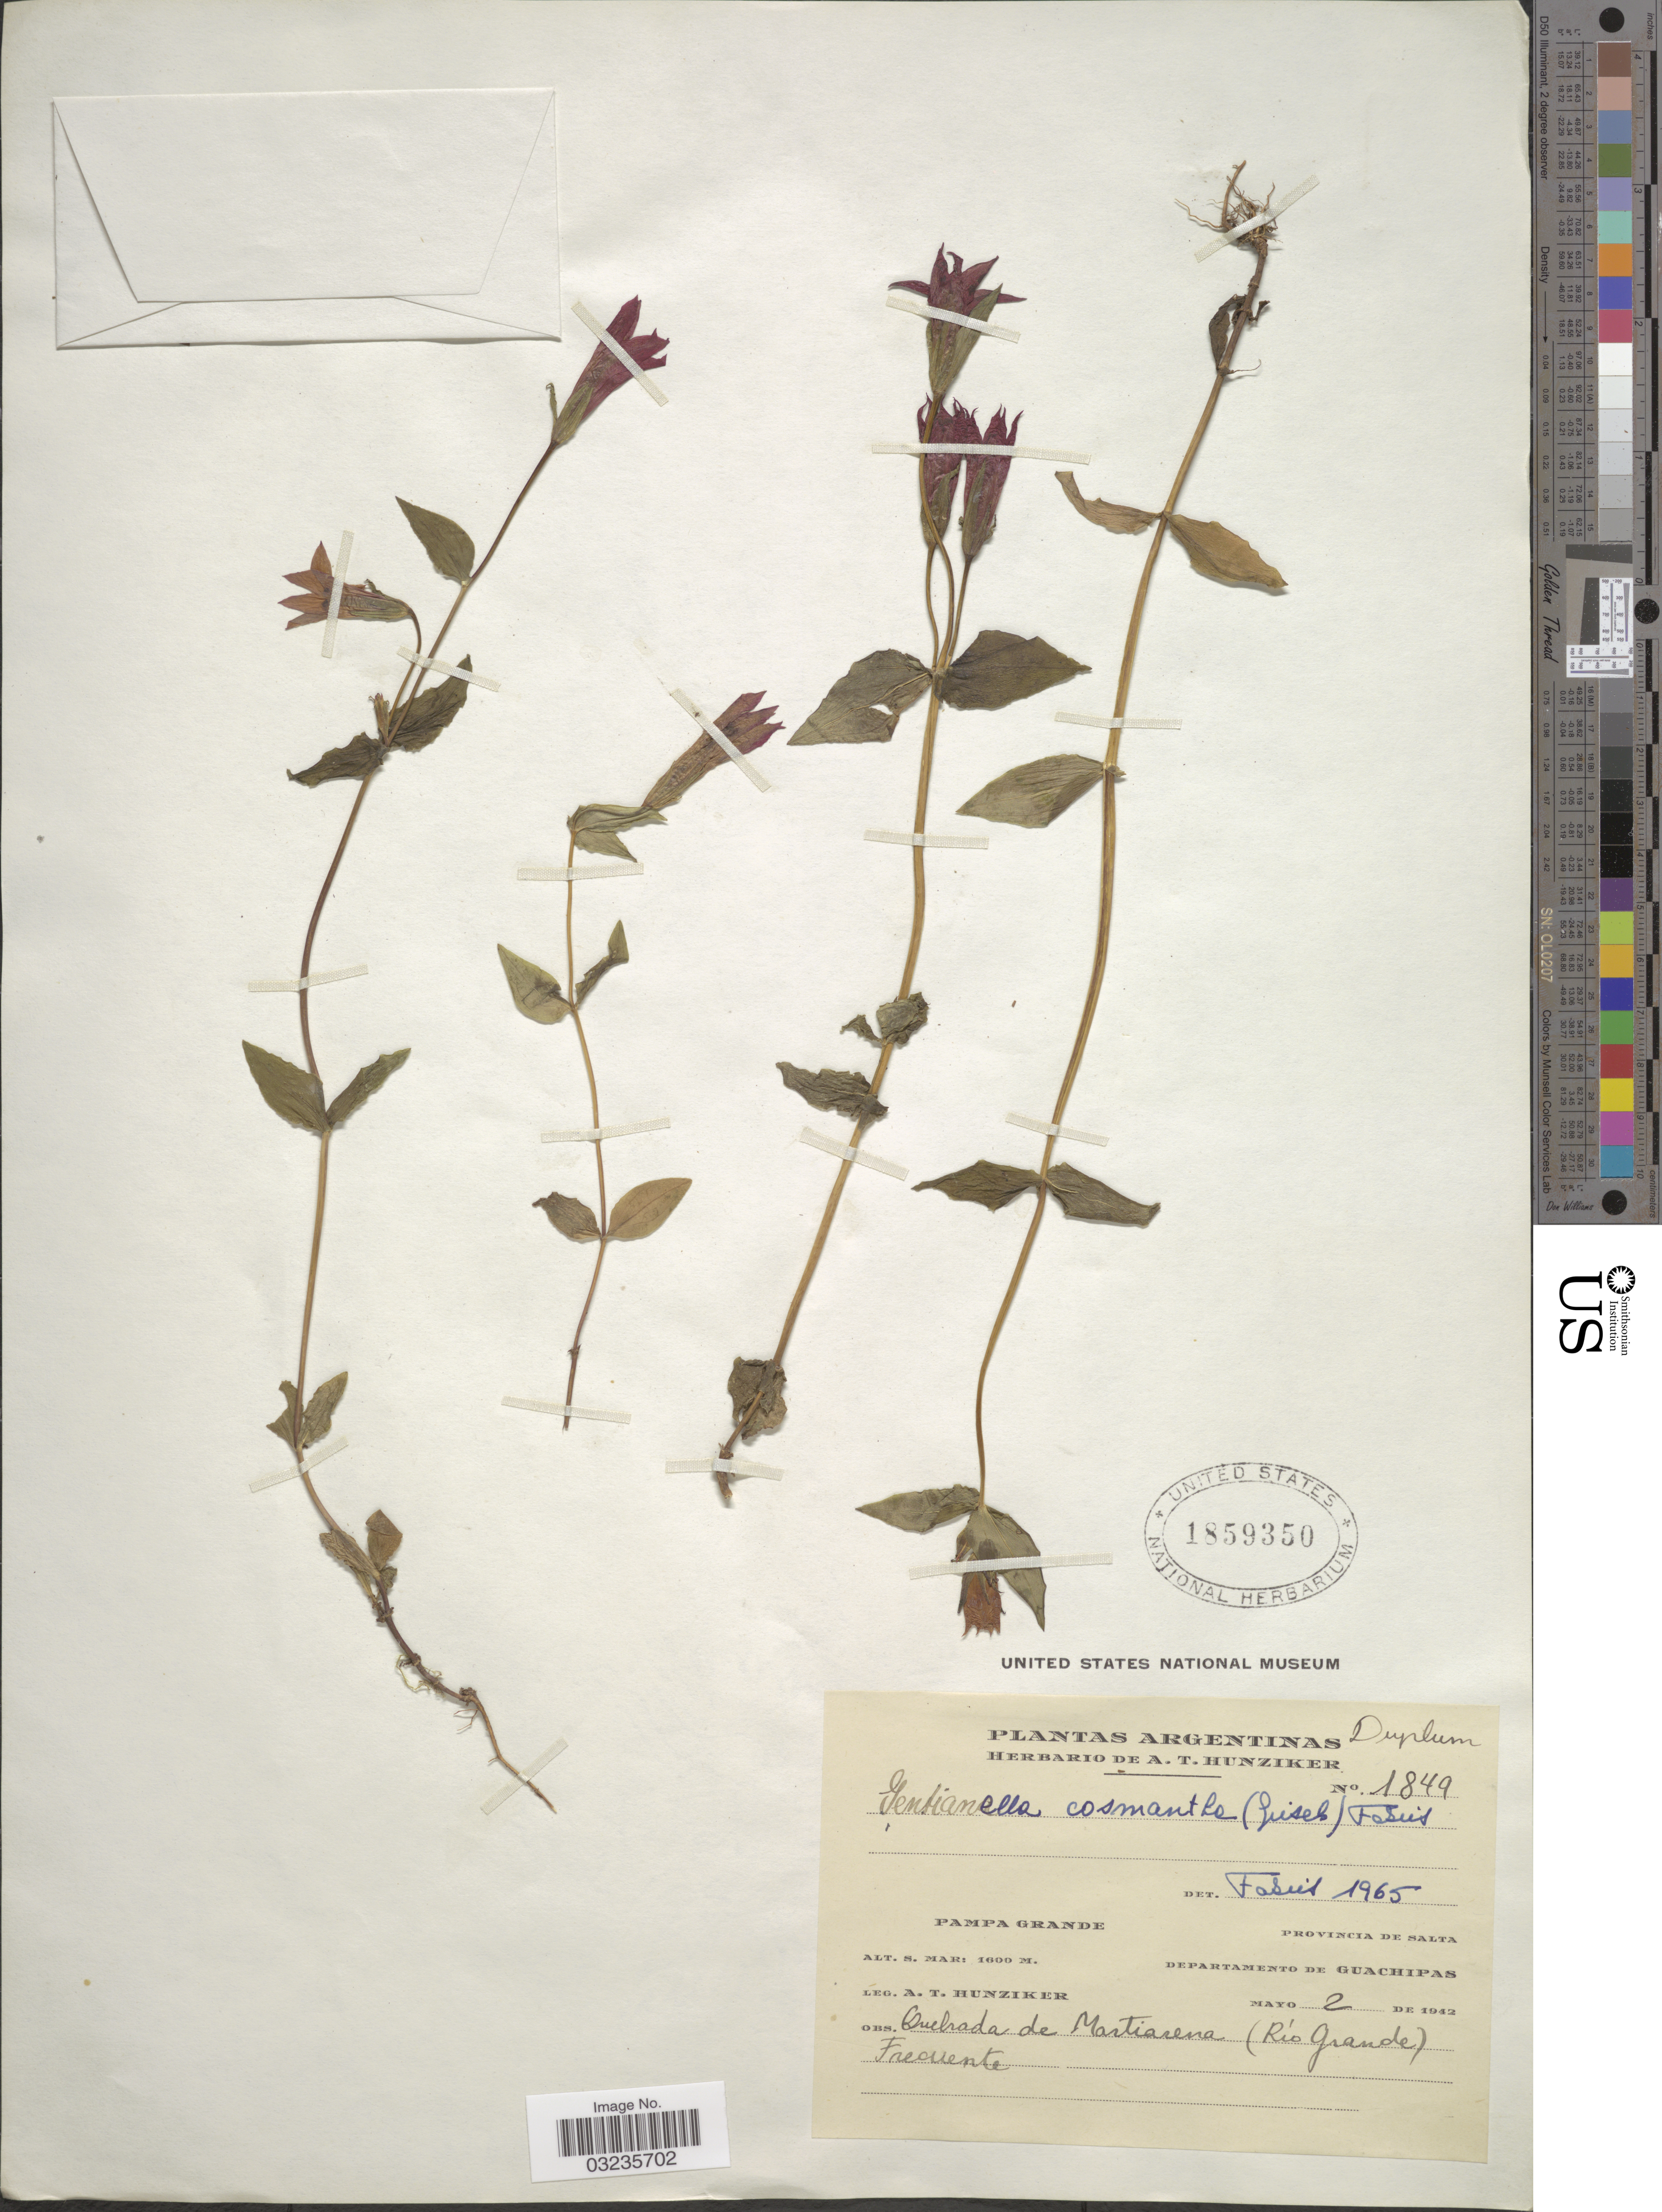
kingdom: Plantae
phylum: Tracheophyta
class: Magnoliopsida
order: Gentianales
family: Gentianaceae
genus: Gentiana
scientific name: Gentiana cosmantha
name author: Griseb.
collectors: A. T. Hunziker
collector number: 1849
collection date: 1942-05-02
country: Argentina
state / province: Salta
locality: Pampa Grande. Departamento de Guachipas. Quebrada de Martiarena (Río Grande).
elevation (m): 1600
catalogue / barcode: US 1859350